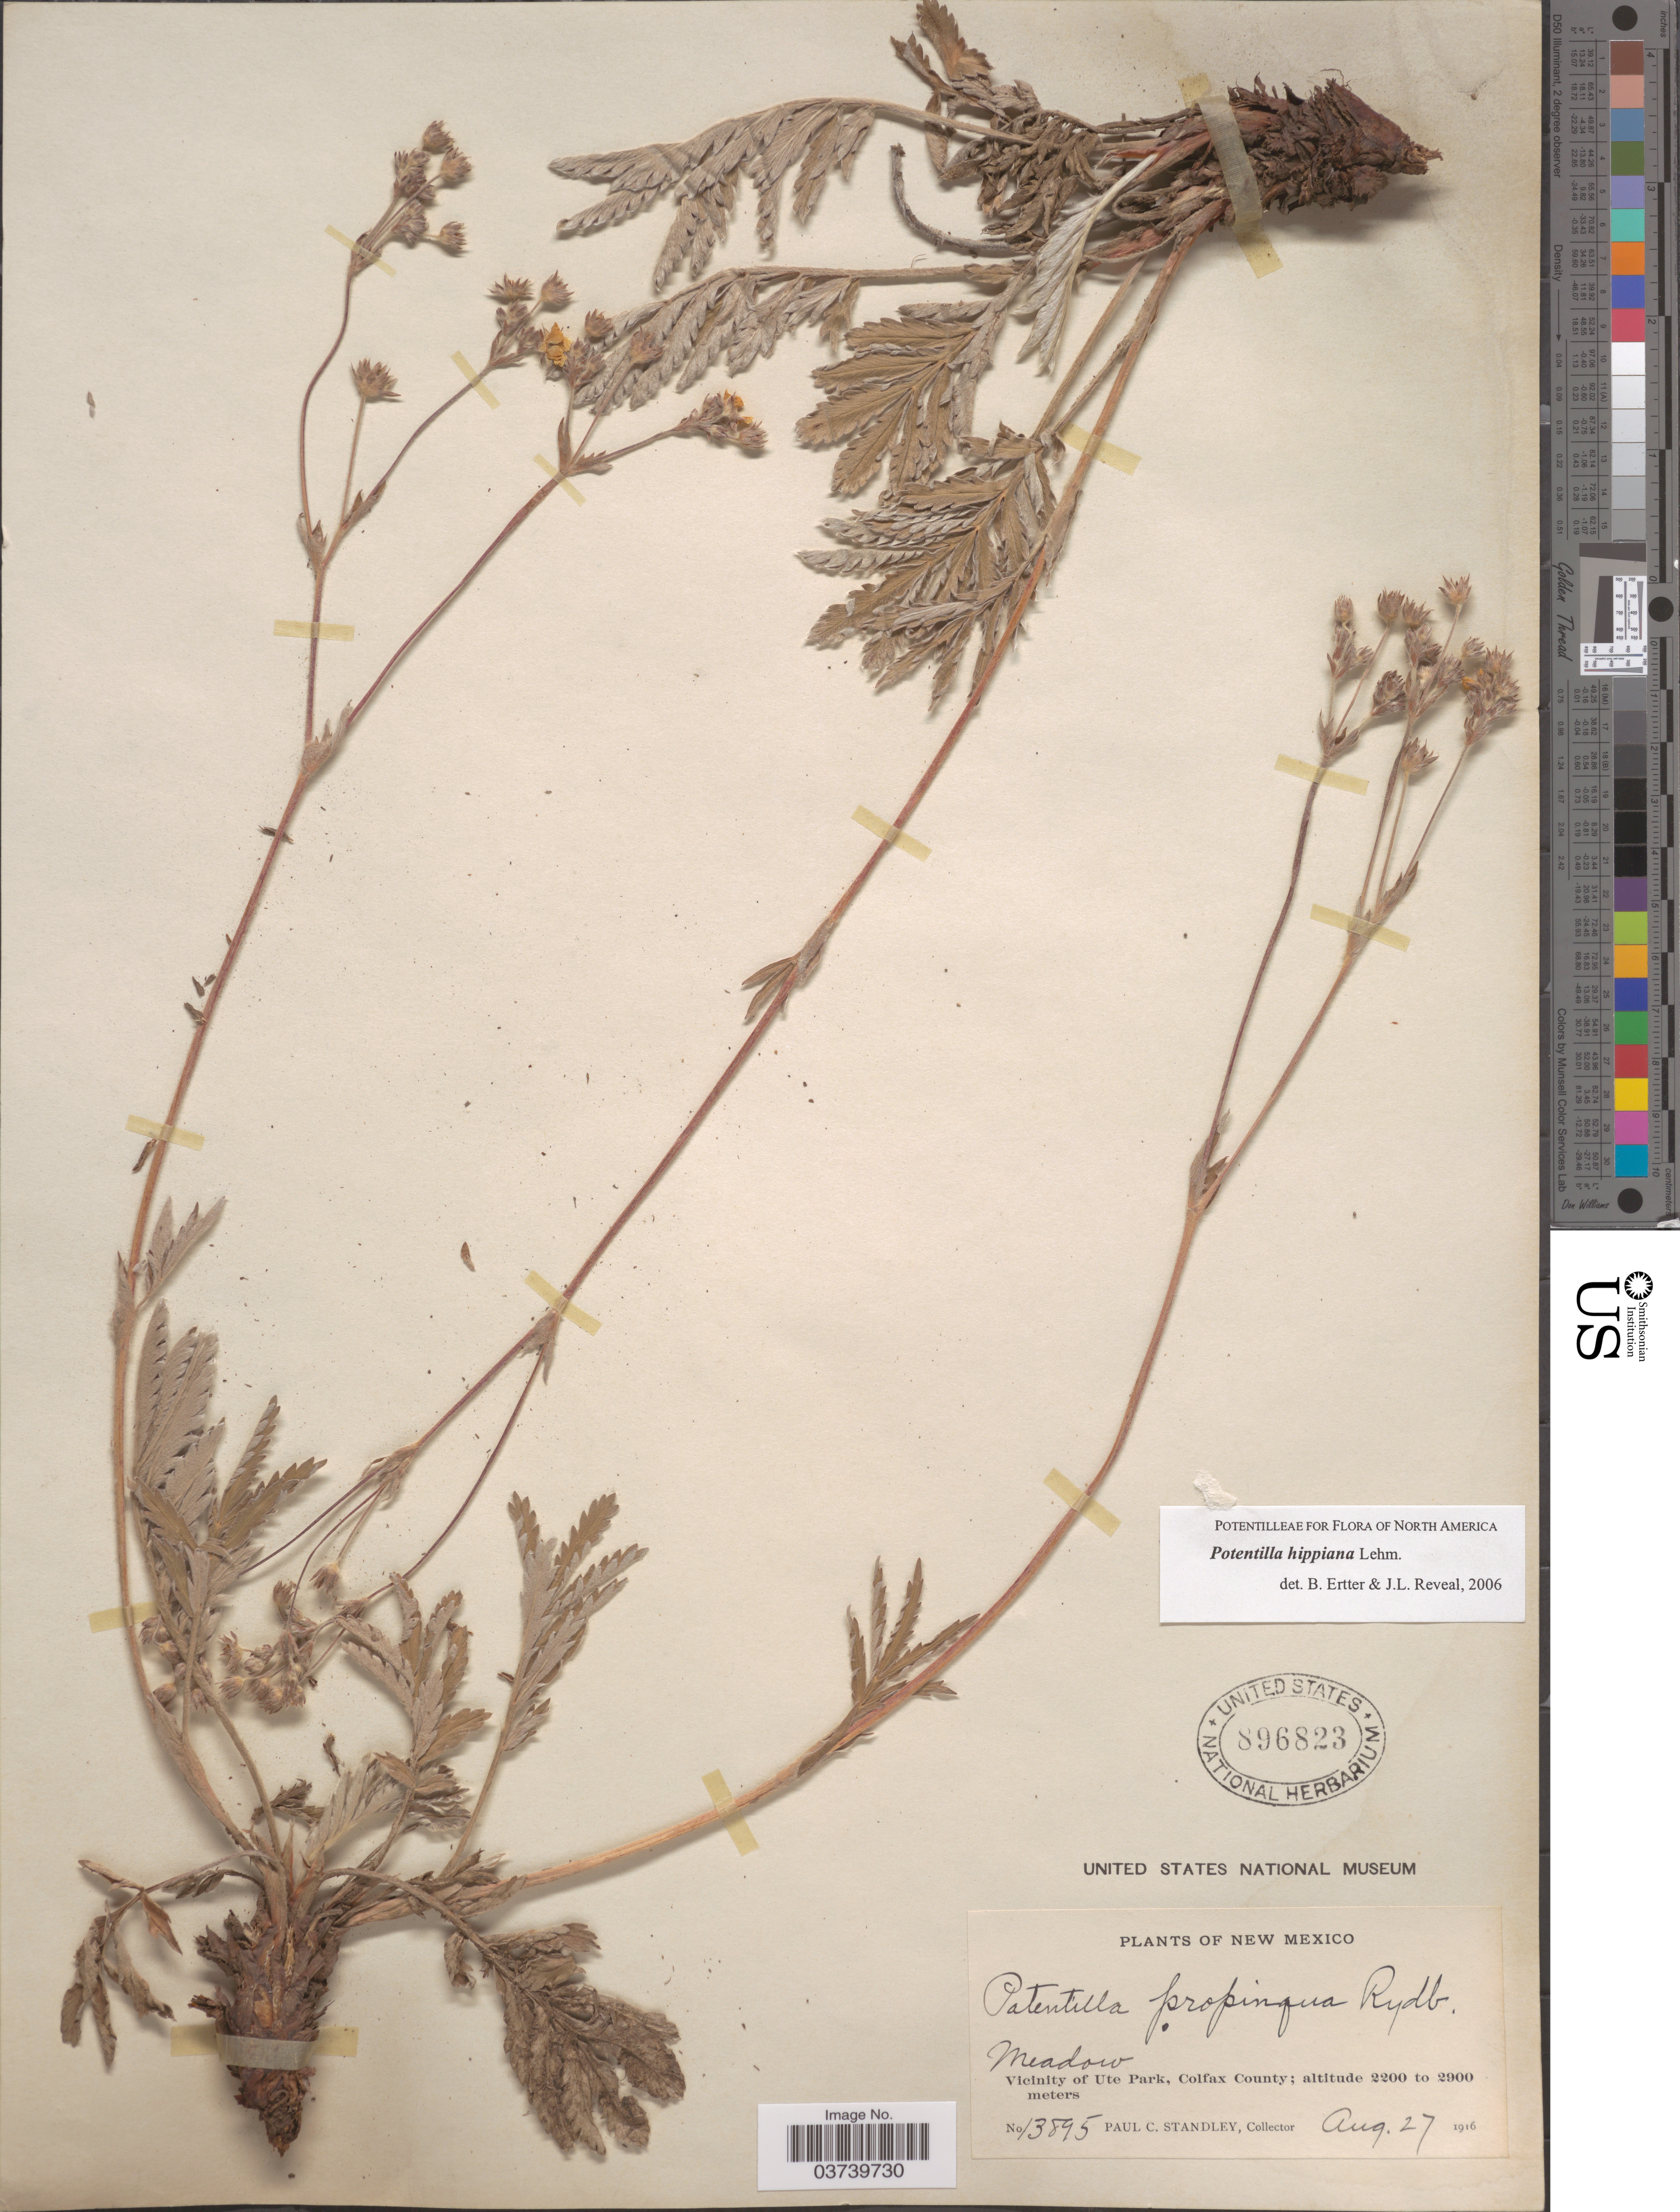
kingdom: Plantae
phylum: Tracheophyta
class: Magnoliopsida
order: Rosales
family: Rosaceae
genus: Potentilla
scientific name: Potentilla hippiana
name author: Lehm.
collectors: P. C. Standley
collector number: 13895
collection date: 1916-08-27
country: United States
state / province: New Mexico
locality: Vicinity of Ute Park, Colfax County.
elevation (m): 2200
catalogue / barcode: US 896823